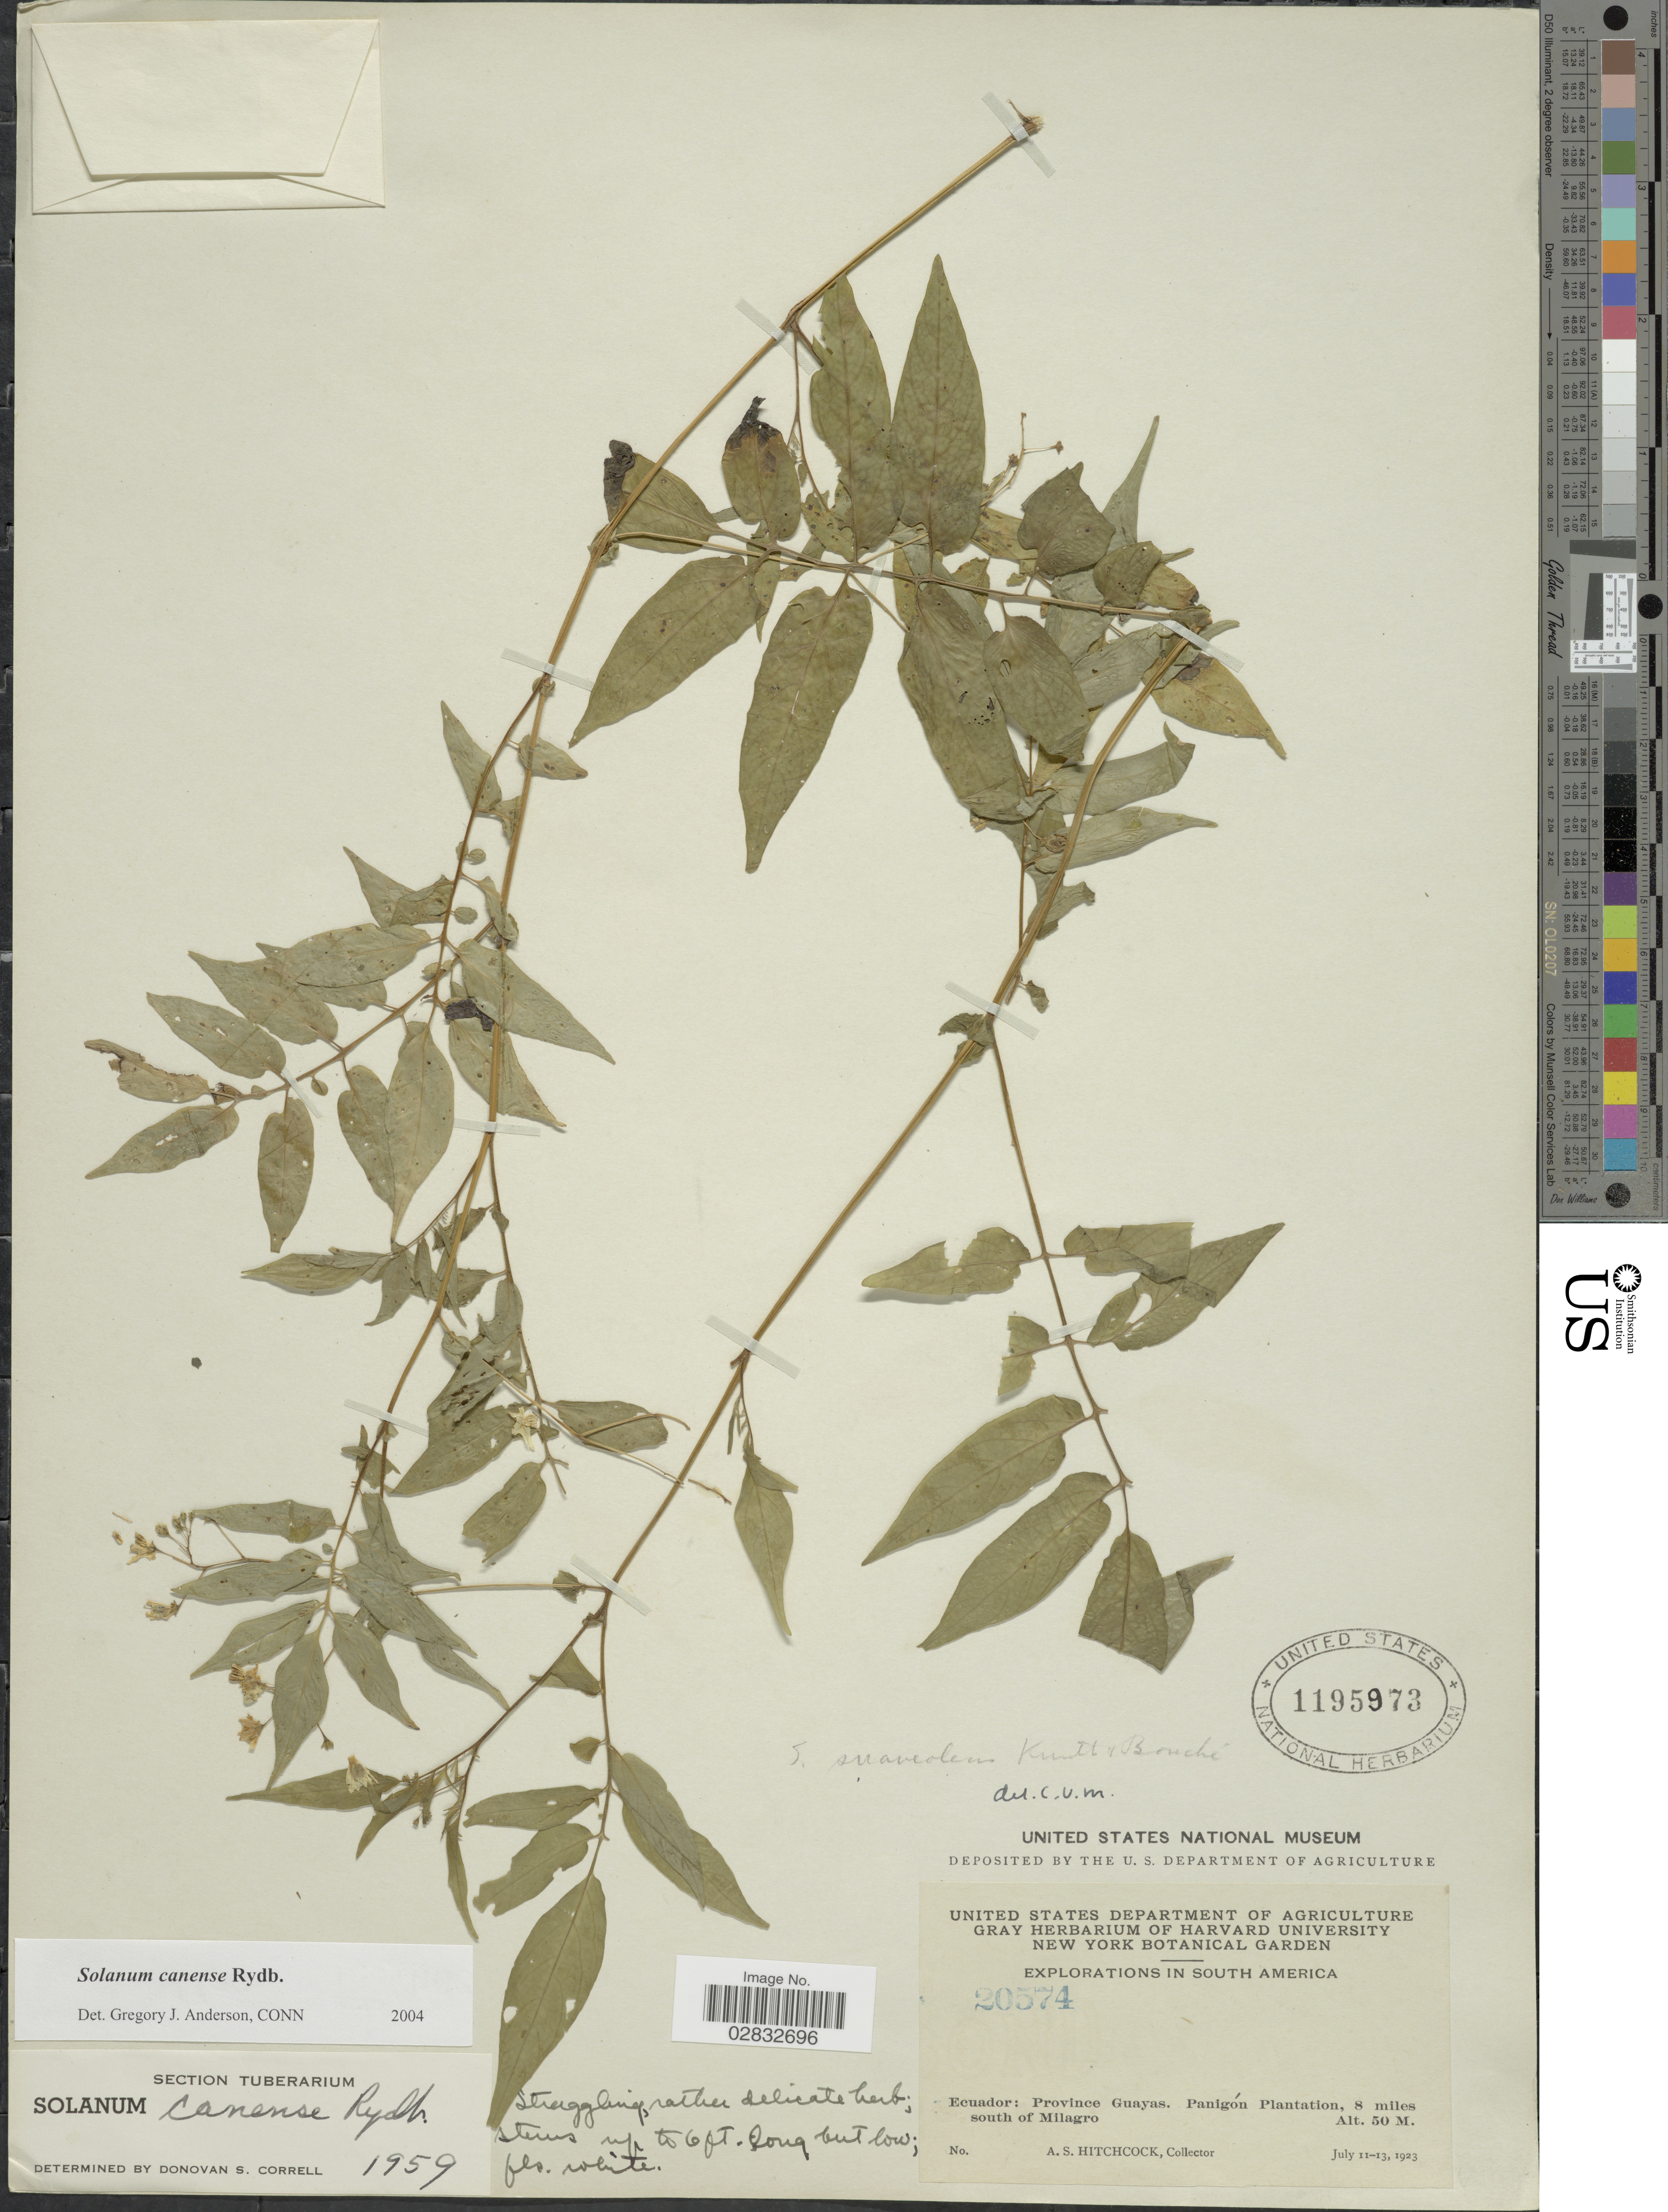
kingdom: Plantae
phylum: Tracheophyta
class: Magnoliopsida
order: Solanales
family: Solanaceae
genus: Solanum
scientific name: Solanum canaosense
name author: L.B. Sm. & Downs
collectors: A. S. Hitchcock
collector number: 20574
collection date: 1923-07-11/1923-07-13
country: Ecuador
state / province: Guayas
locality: Panigón Plantation, 8 miles south of Milagro.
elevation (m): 50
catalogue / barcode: US 1195973